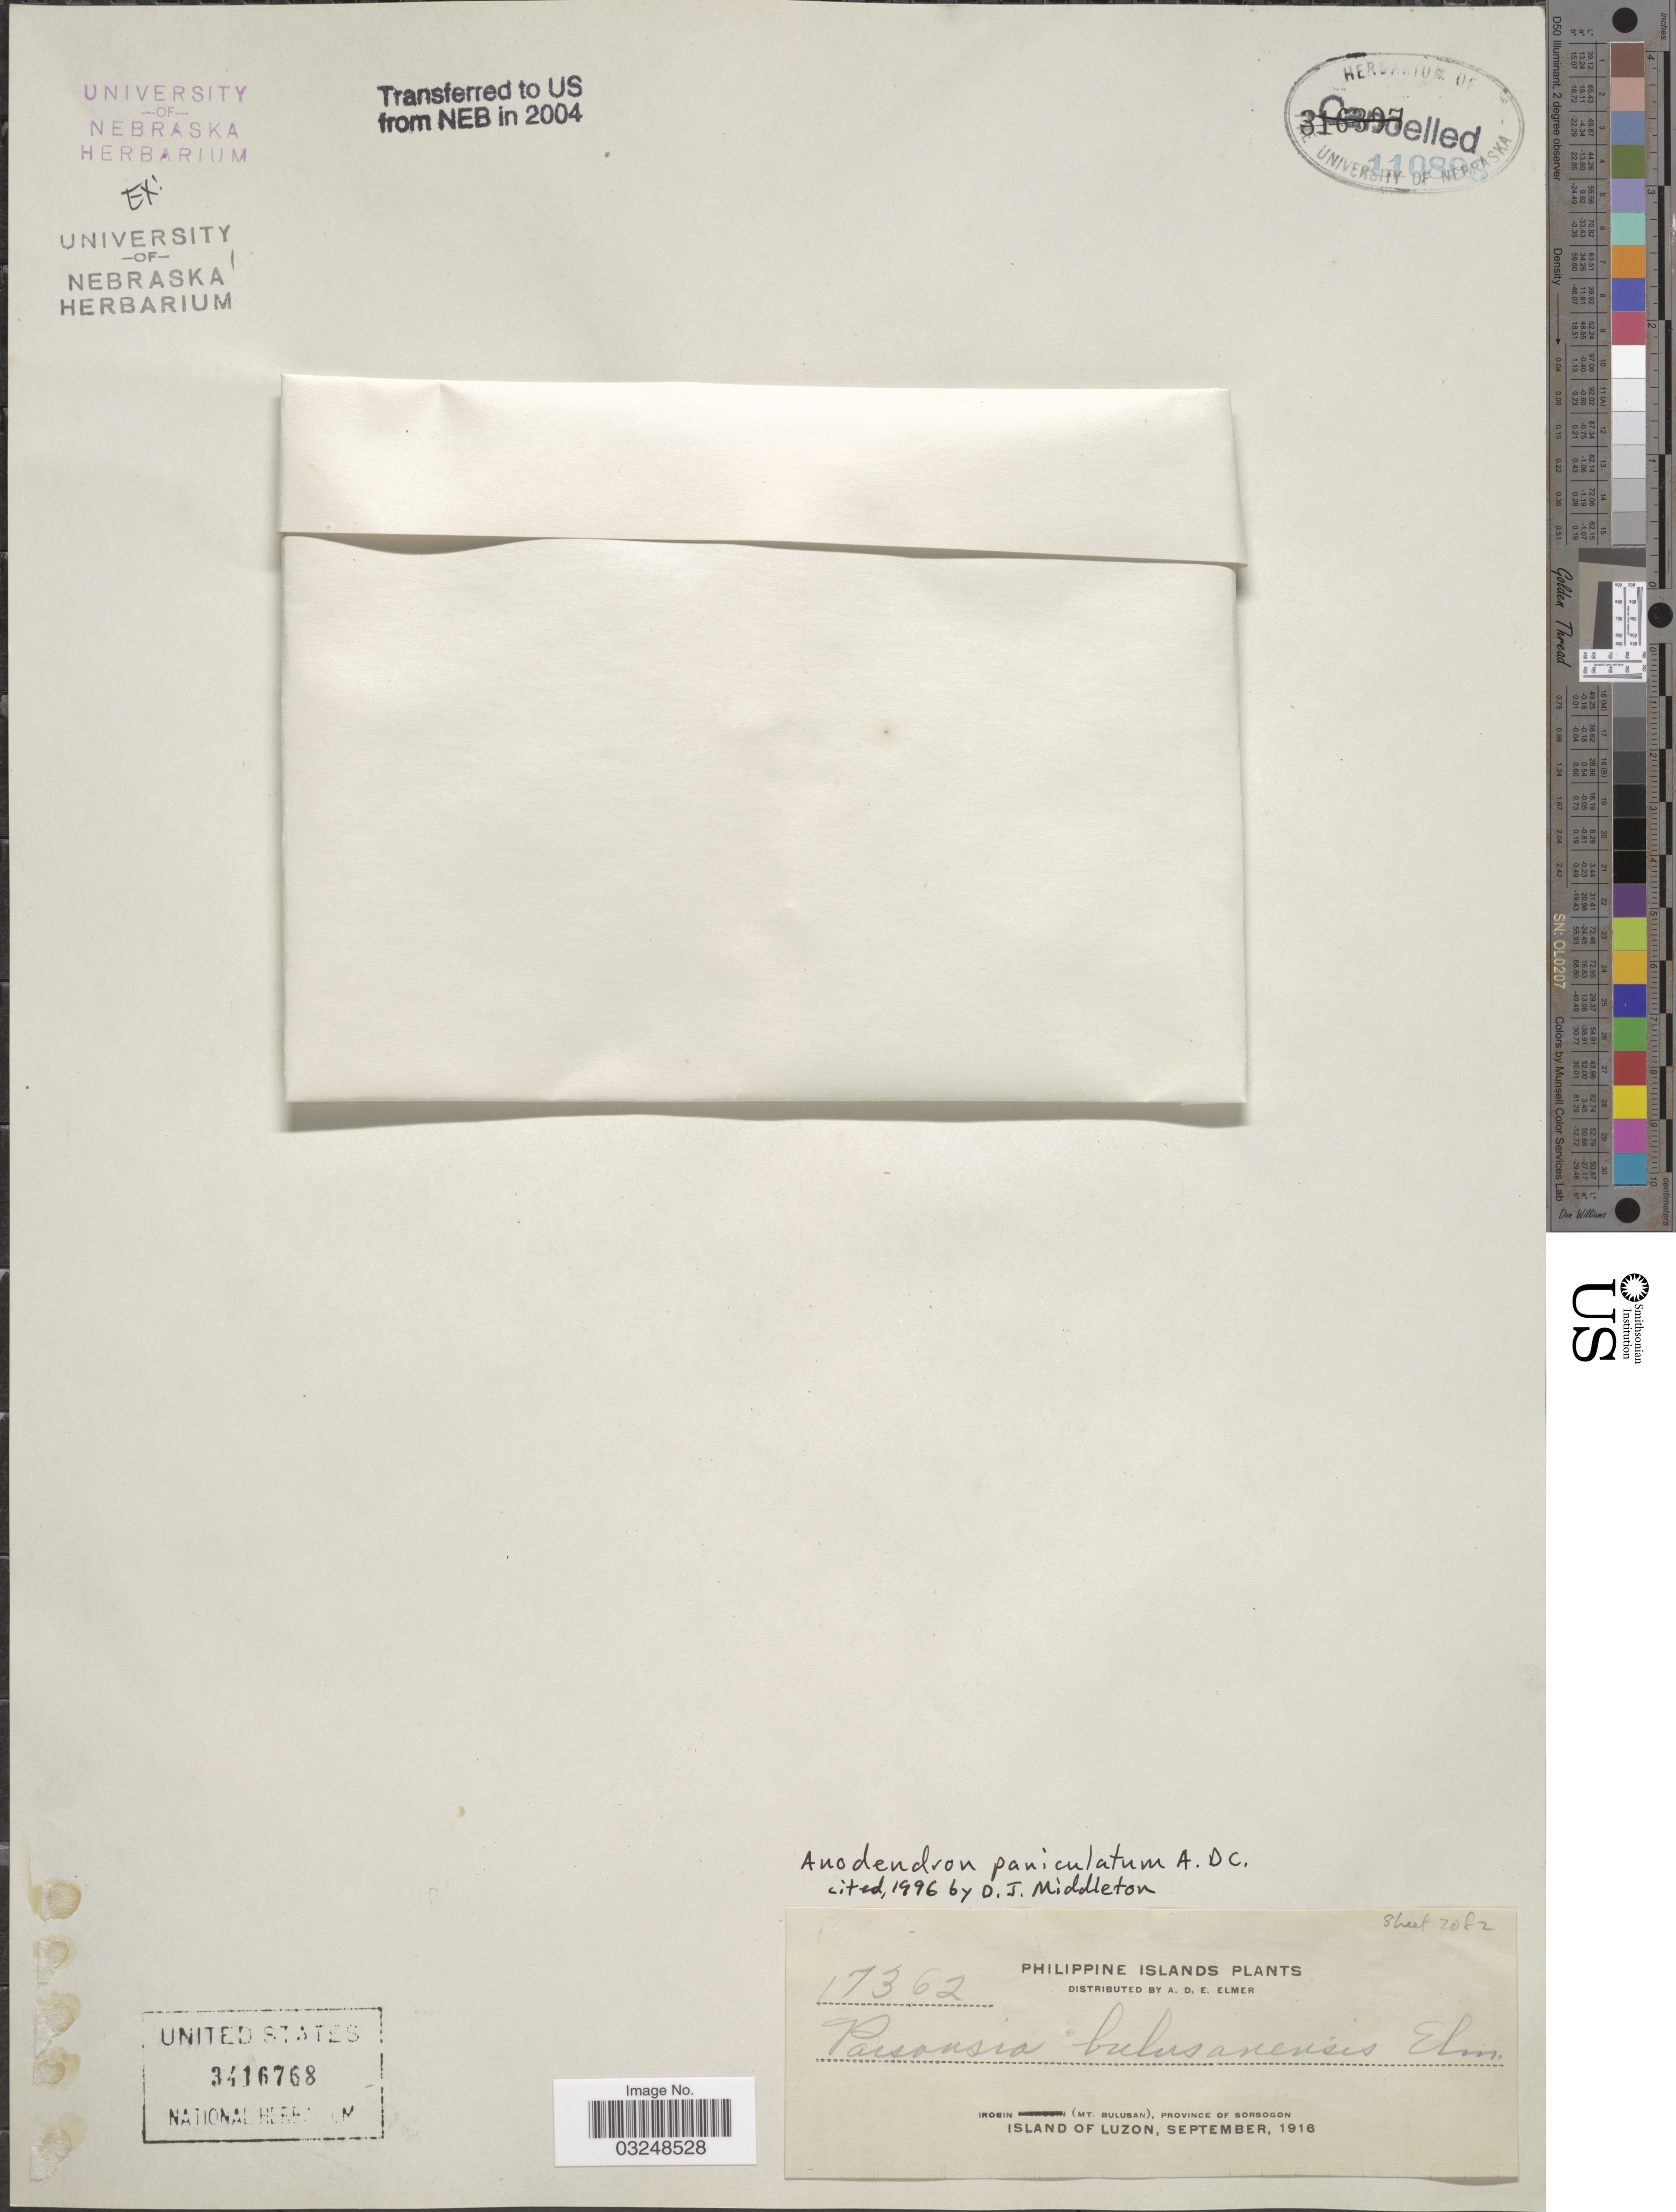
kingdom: Plantae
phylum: Tracheophyta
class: Magnoliopsida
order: Gentianales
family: Apocynaceae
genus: Anodendron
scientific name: Anodendron paniculatum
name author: A. DC.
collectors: A. D. E. Elmer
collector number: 17362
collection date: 1916-09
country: Philippines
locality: Irosin (Mt. Bulusan), Province of Sorsogon, Island of Luzon.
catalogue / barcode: US 3416768